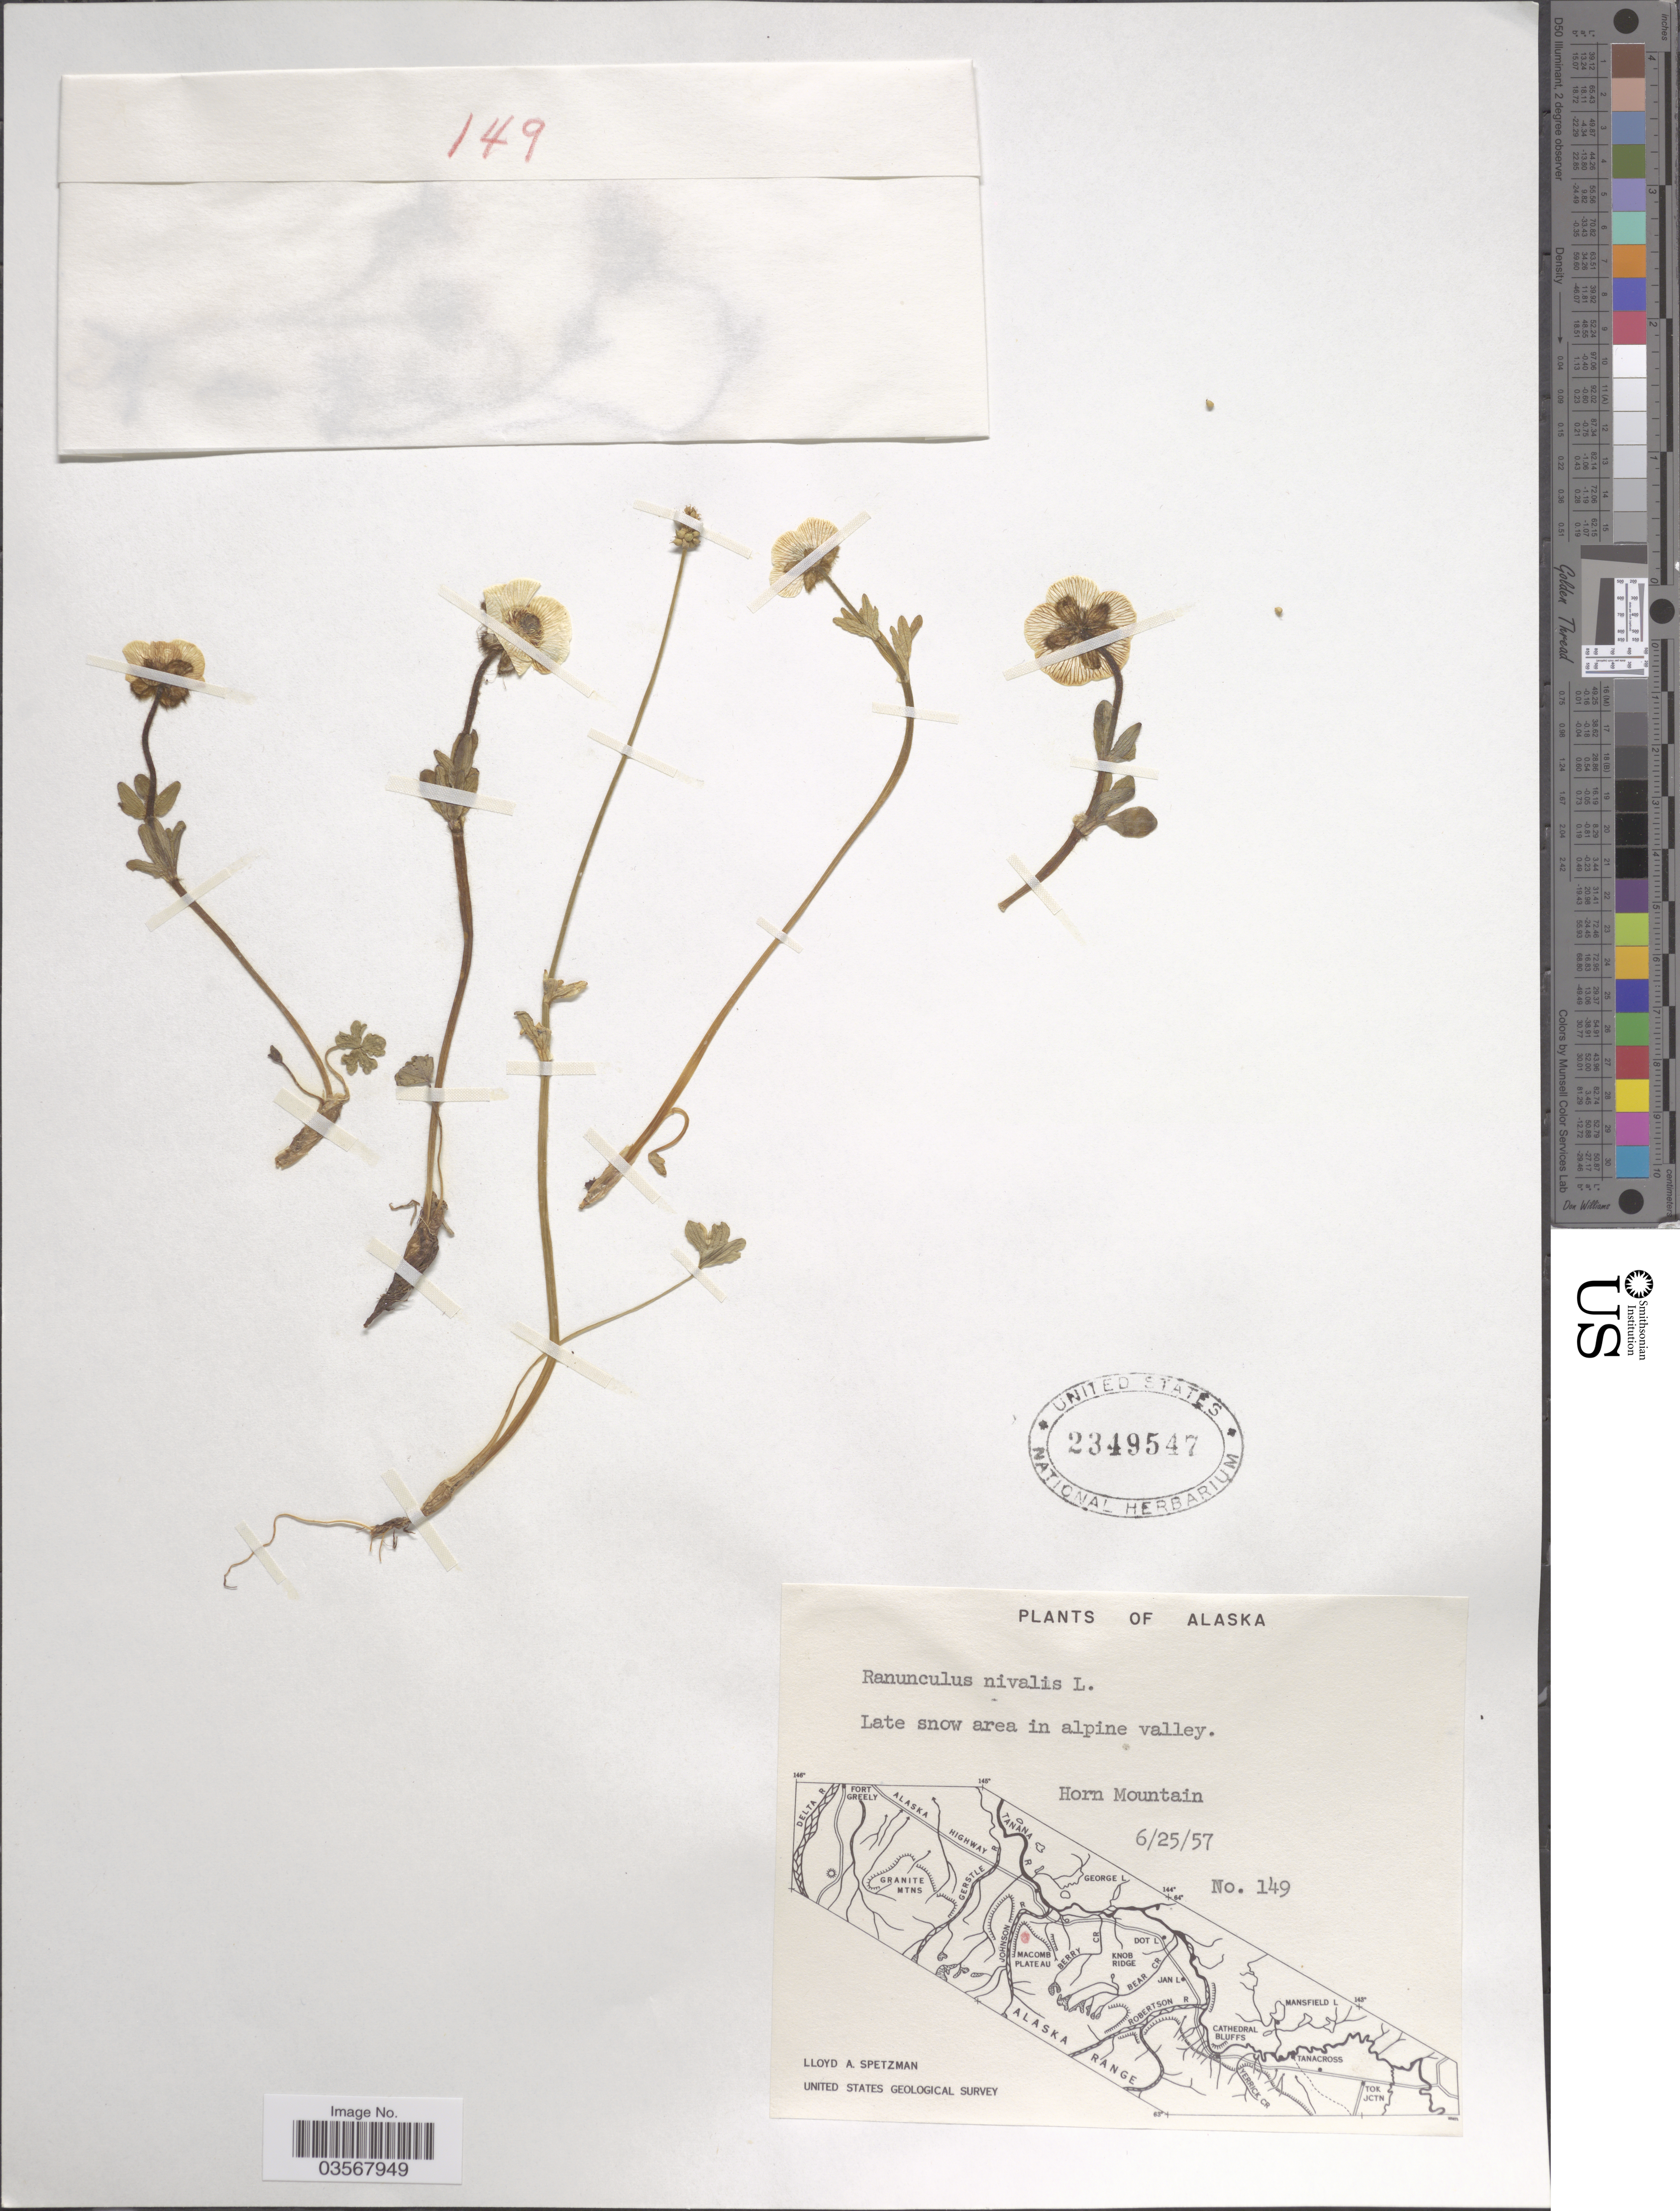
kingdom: Plantae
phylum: Tracheophyta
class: Magnoliopsida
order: Ranunculales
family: Ranunculaceae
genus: Ranunculus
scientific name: Ranunculus nivalis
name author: L.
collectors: L. Spetzman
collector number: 149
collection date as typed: Transcribed d/m/y: 25/6/57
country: United States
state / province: Alaska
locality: Late snow area in alpine valley. Horn Mountain.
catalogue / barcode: US 2349547